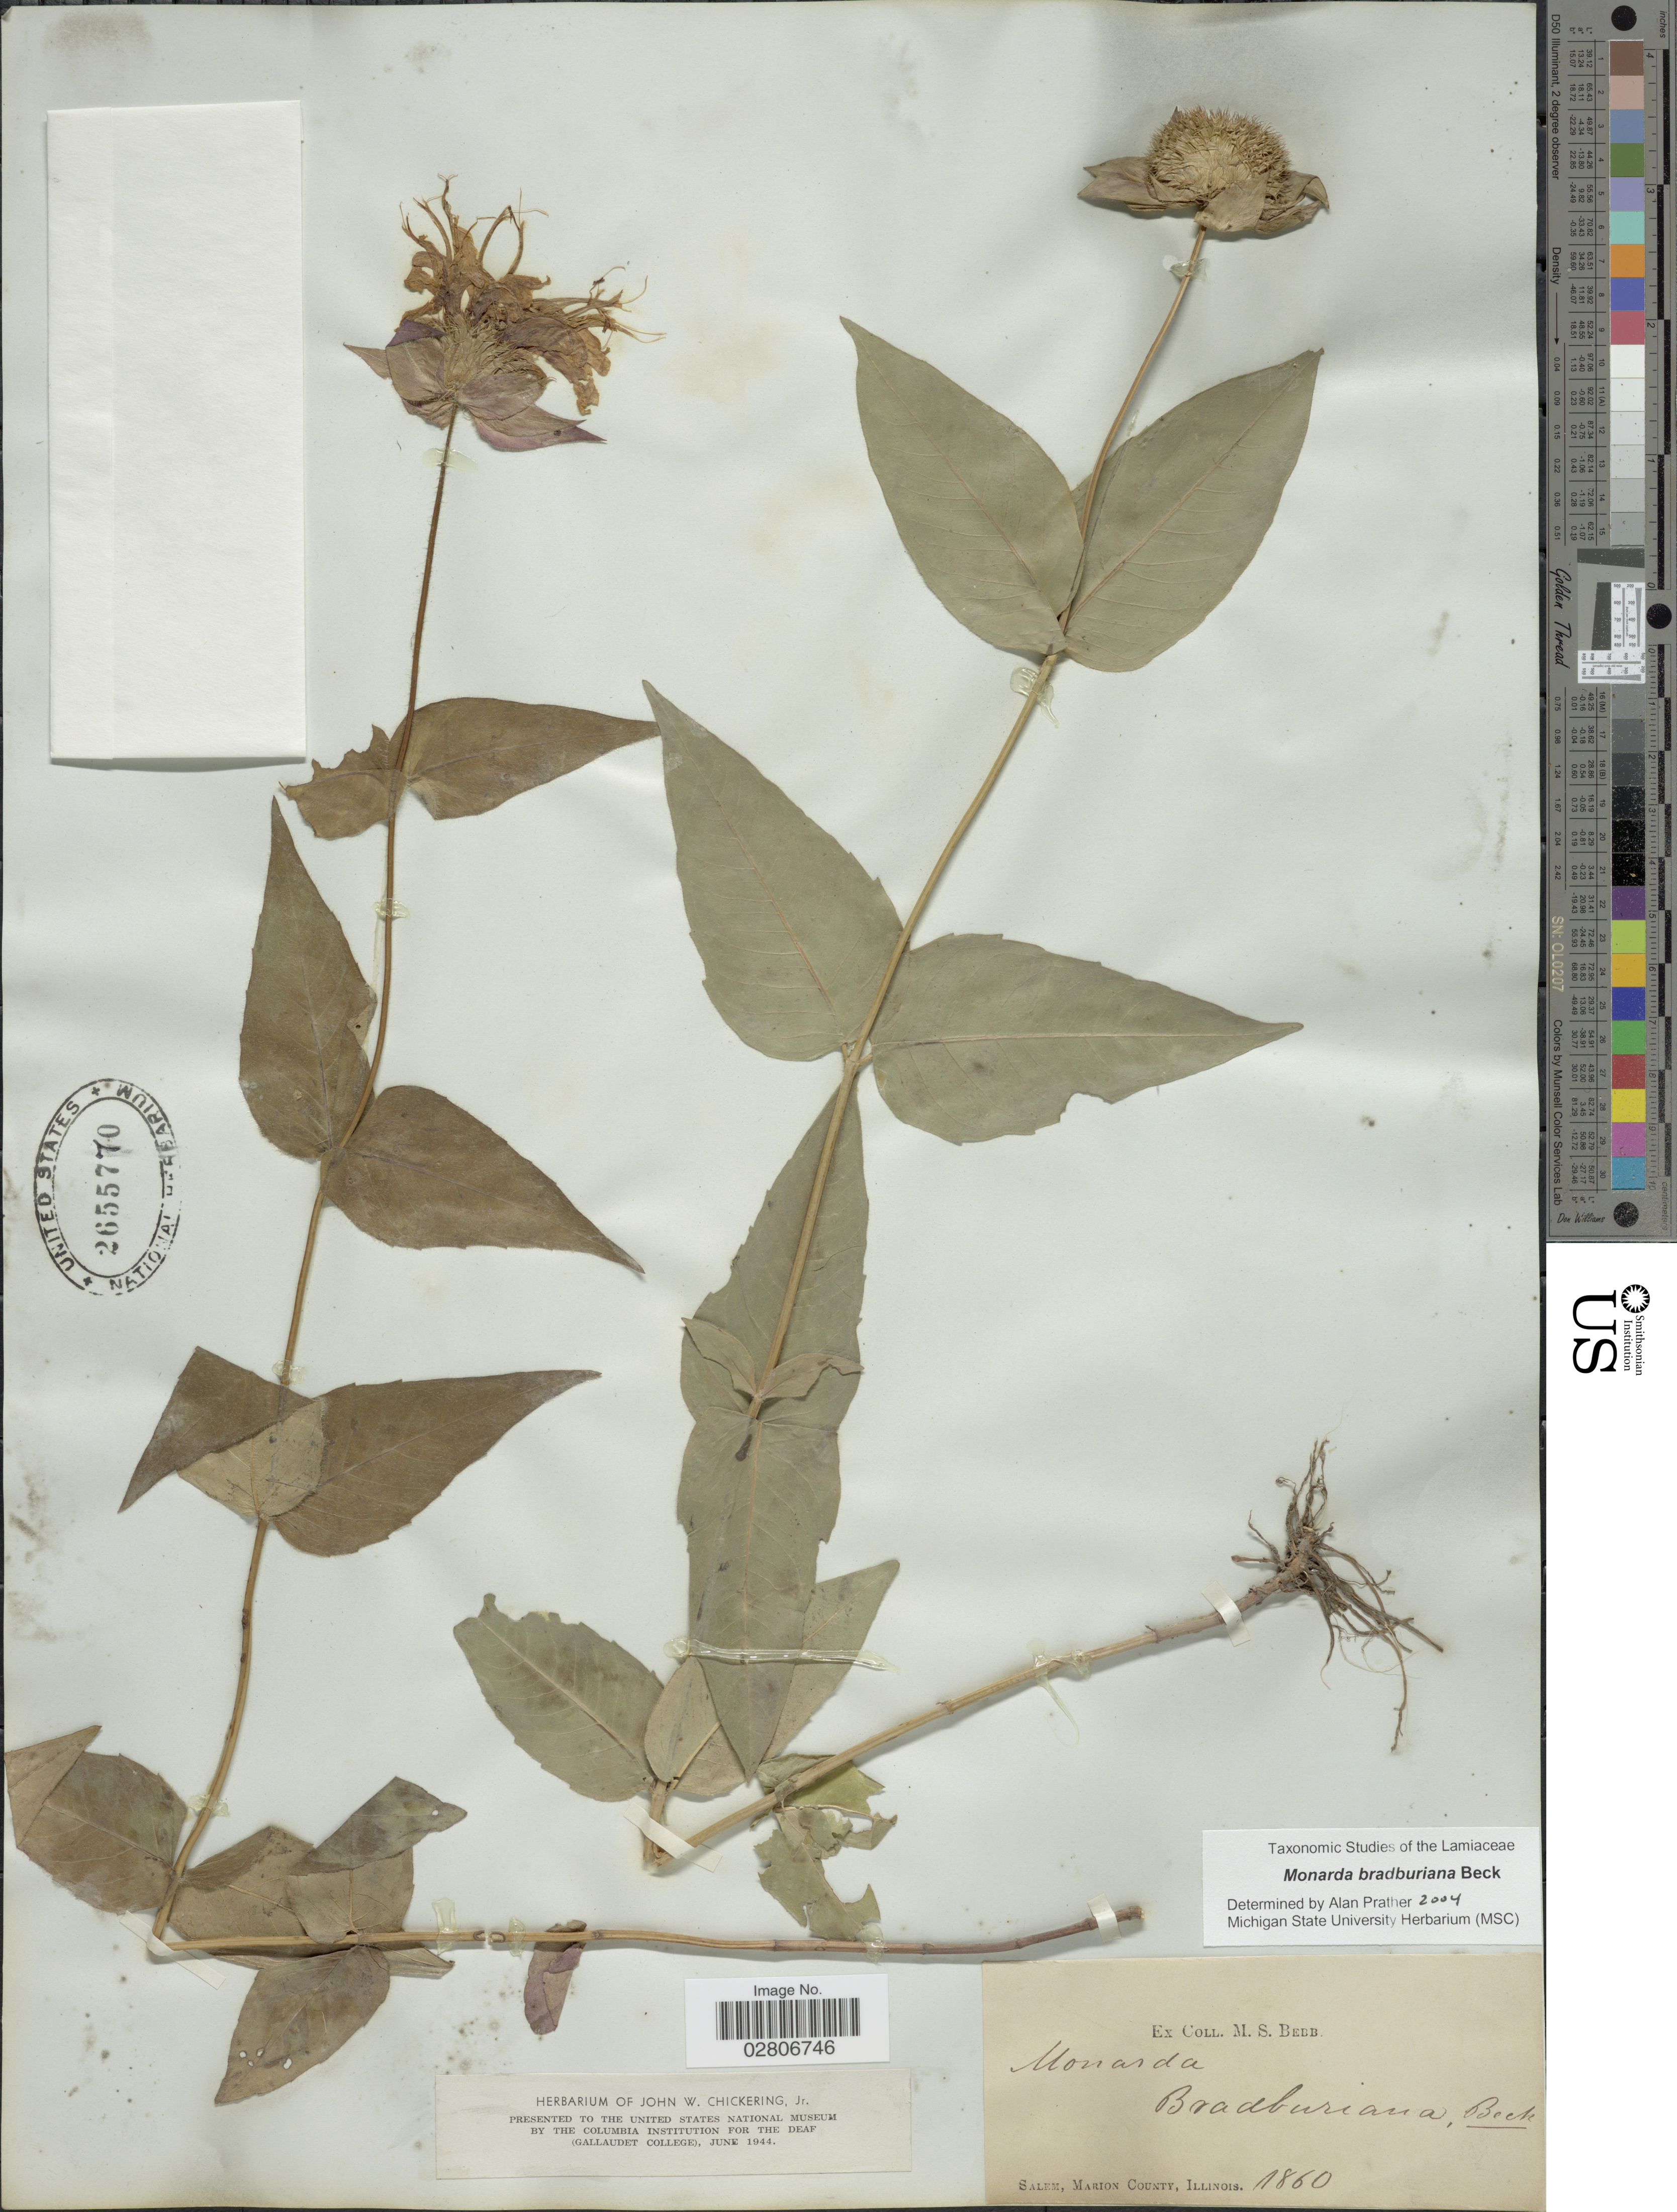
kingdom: Plantae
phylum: Tracheophyta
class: Magnoliopsida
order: Lamiales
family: Lamiaceae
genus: Monarda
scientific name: Monarda bradburiana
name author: L.C. Beck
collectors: M. Bebb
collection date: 1860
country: United States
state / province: Illinois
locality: Salem, Marion County.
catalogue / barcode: US 2655770